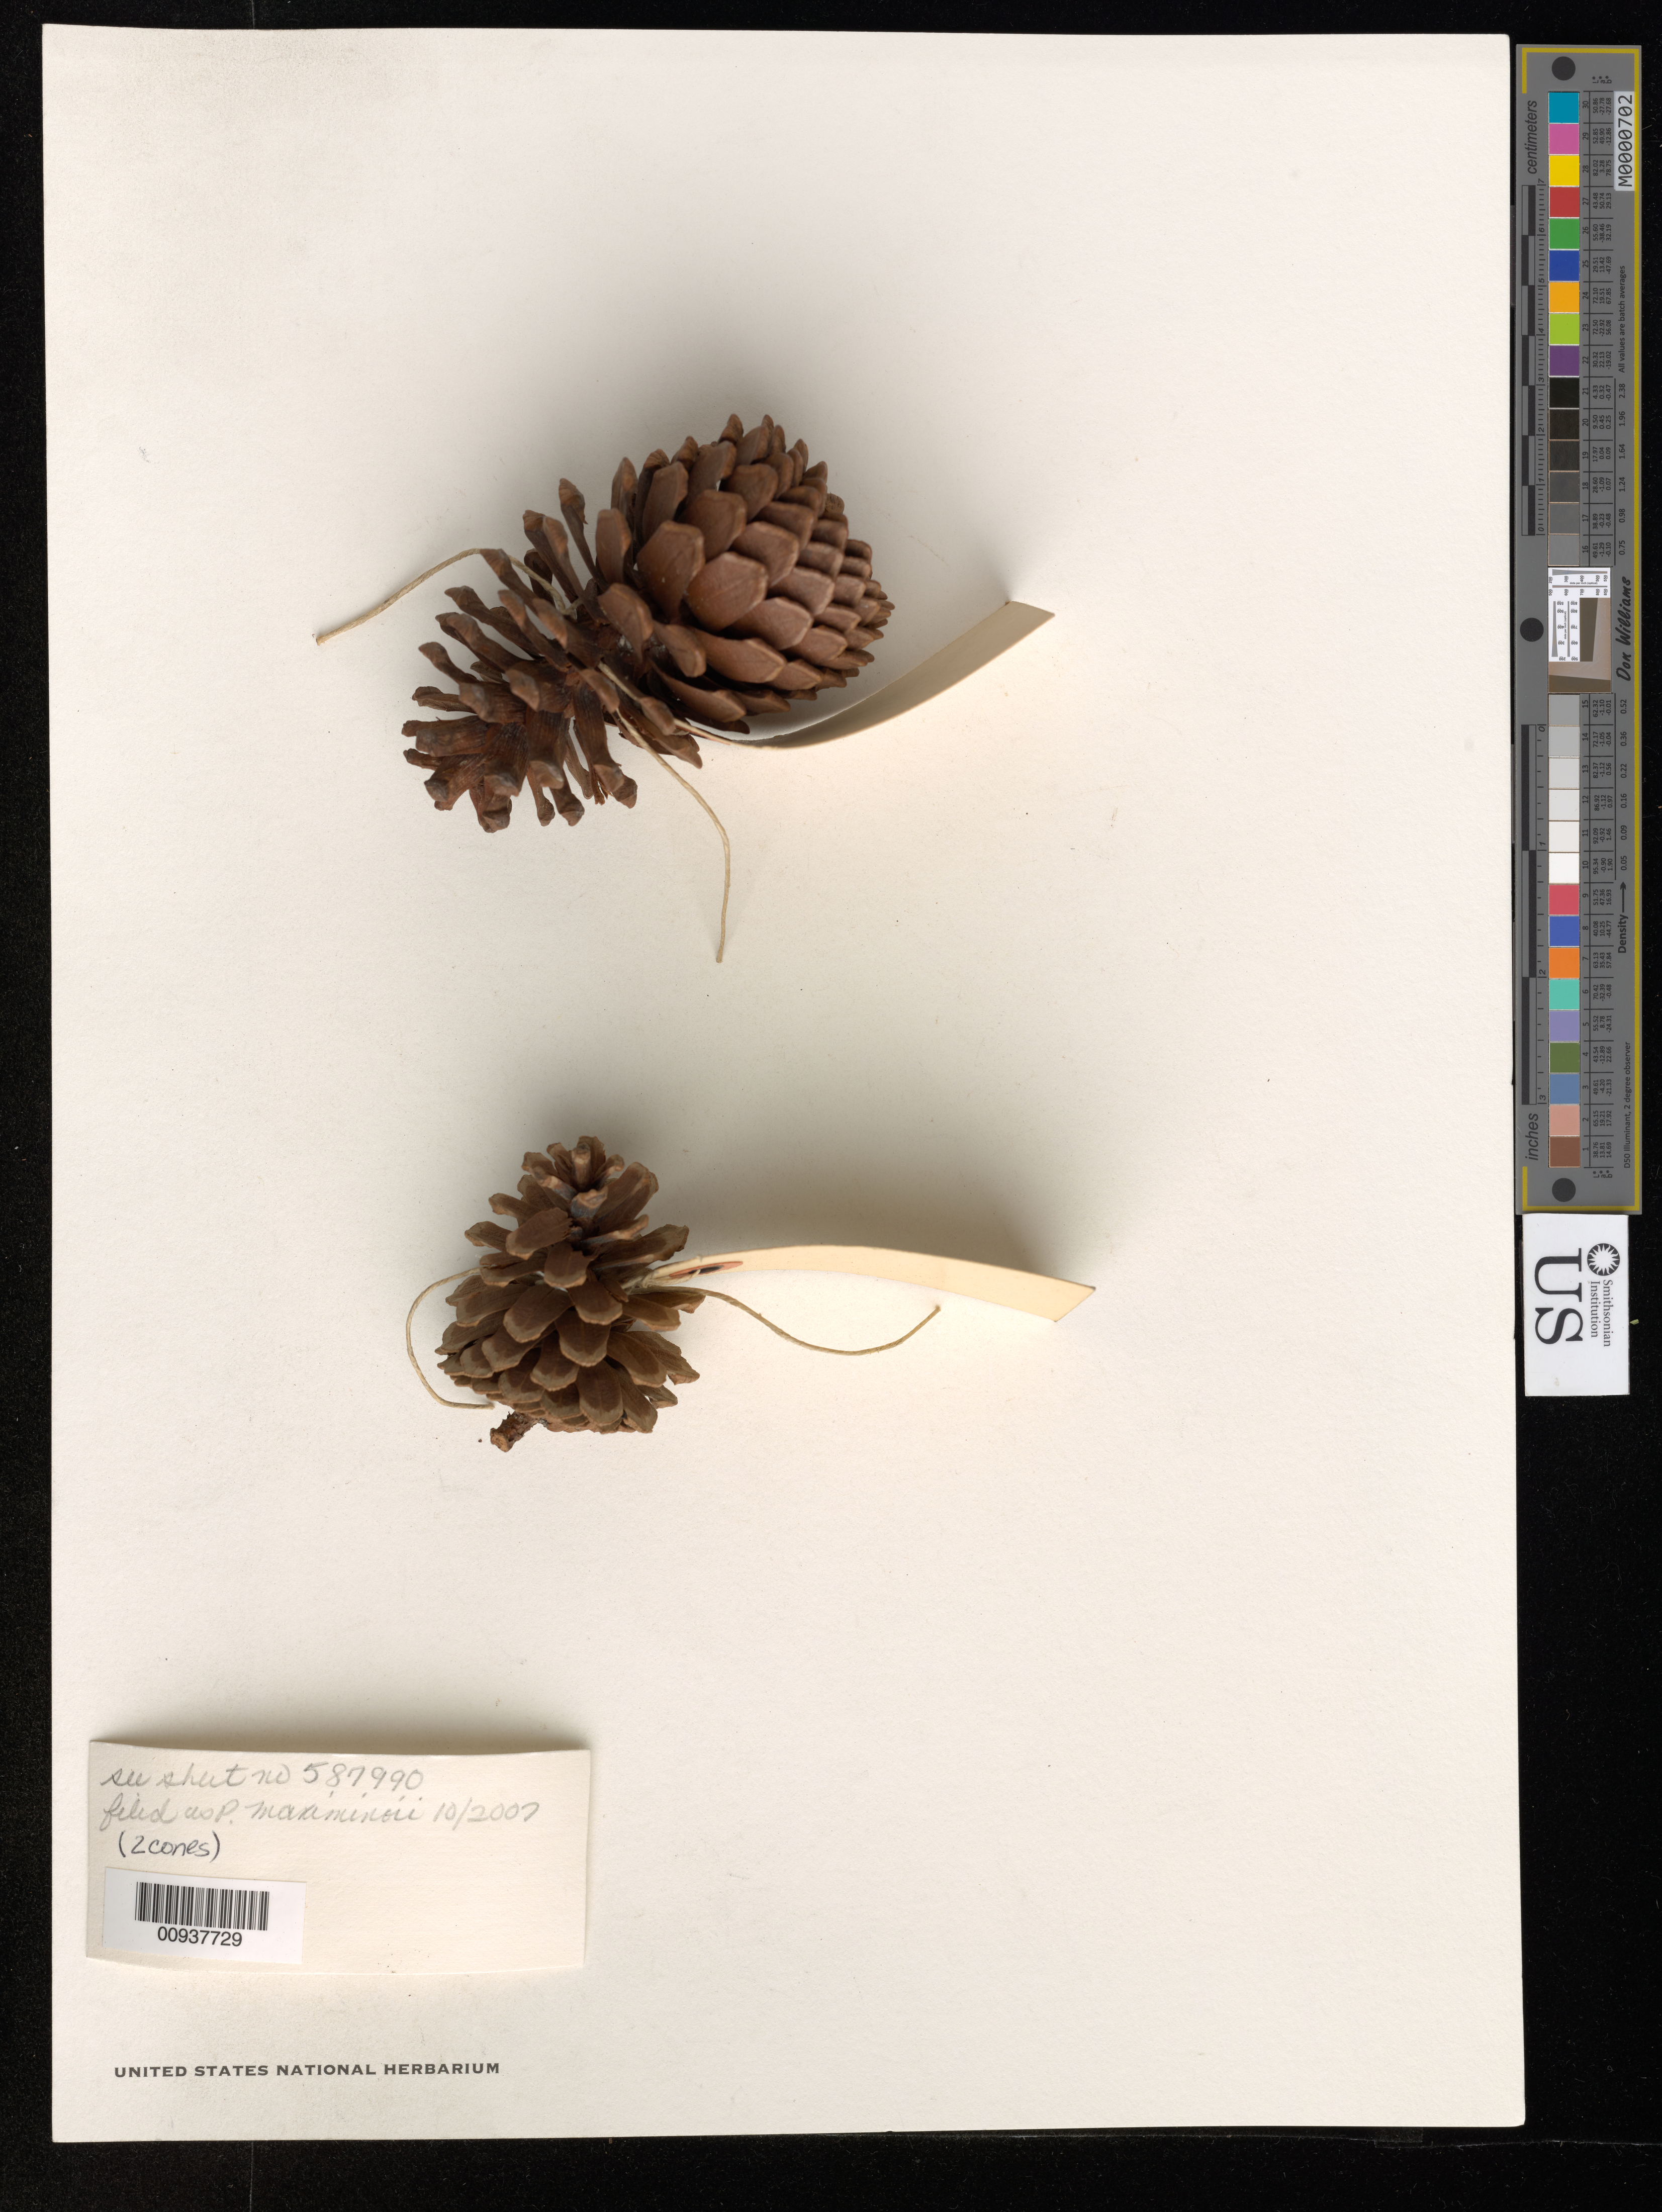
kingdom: Plantae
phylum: Tracheophyta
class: Pinopsida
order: Pinales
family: Pinaceae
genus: Pinus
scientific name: Pinus maximinoi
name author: H.E. Moore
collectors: G. R. Shaw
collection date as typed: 1903 to -- --- 1907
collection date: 1903/1907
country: Mexico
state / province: Michoacán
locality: Michoacán.